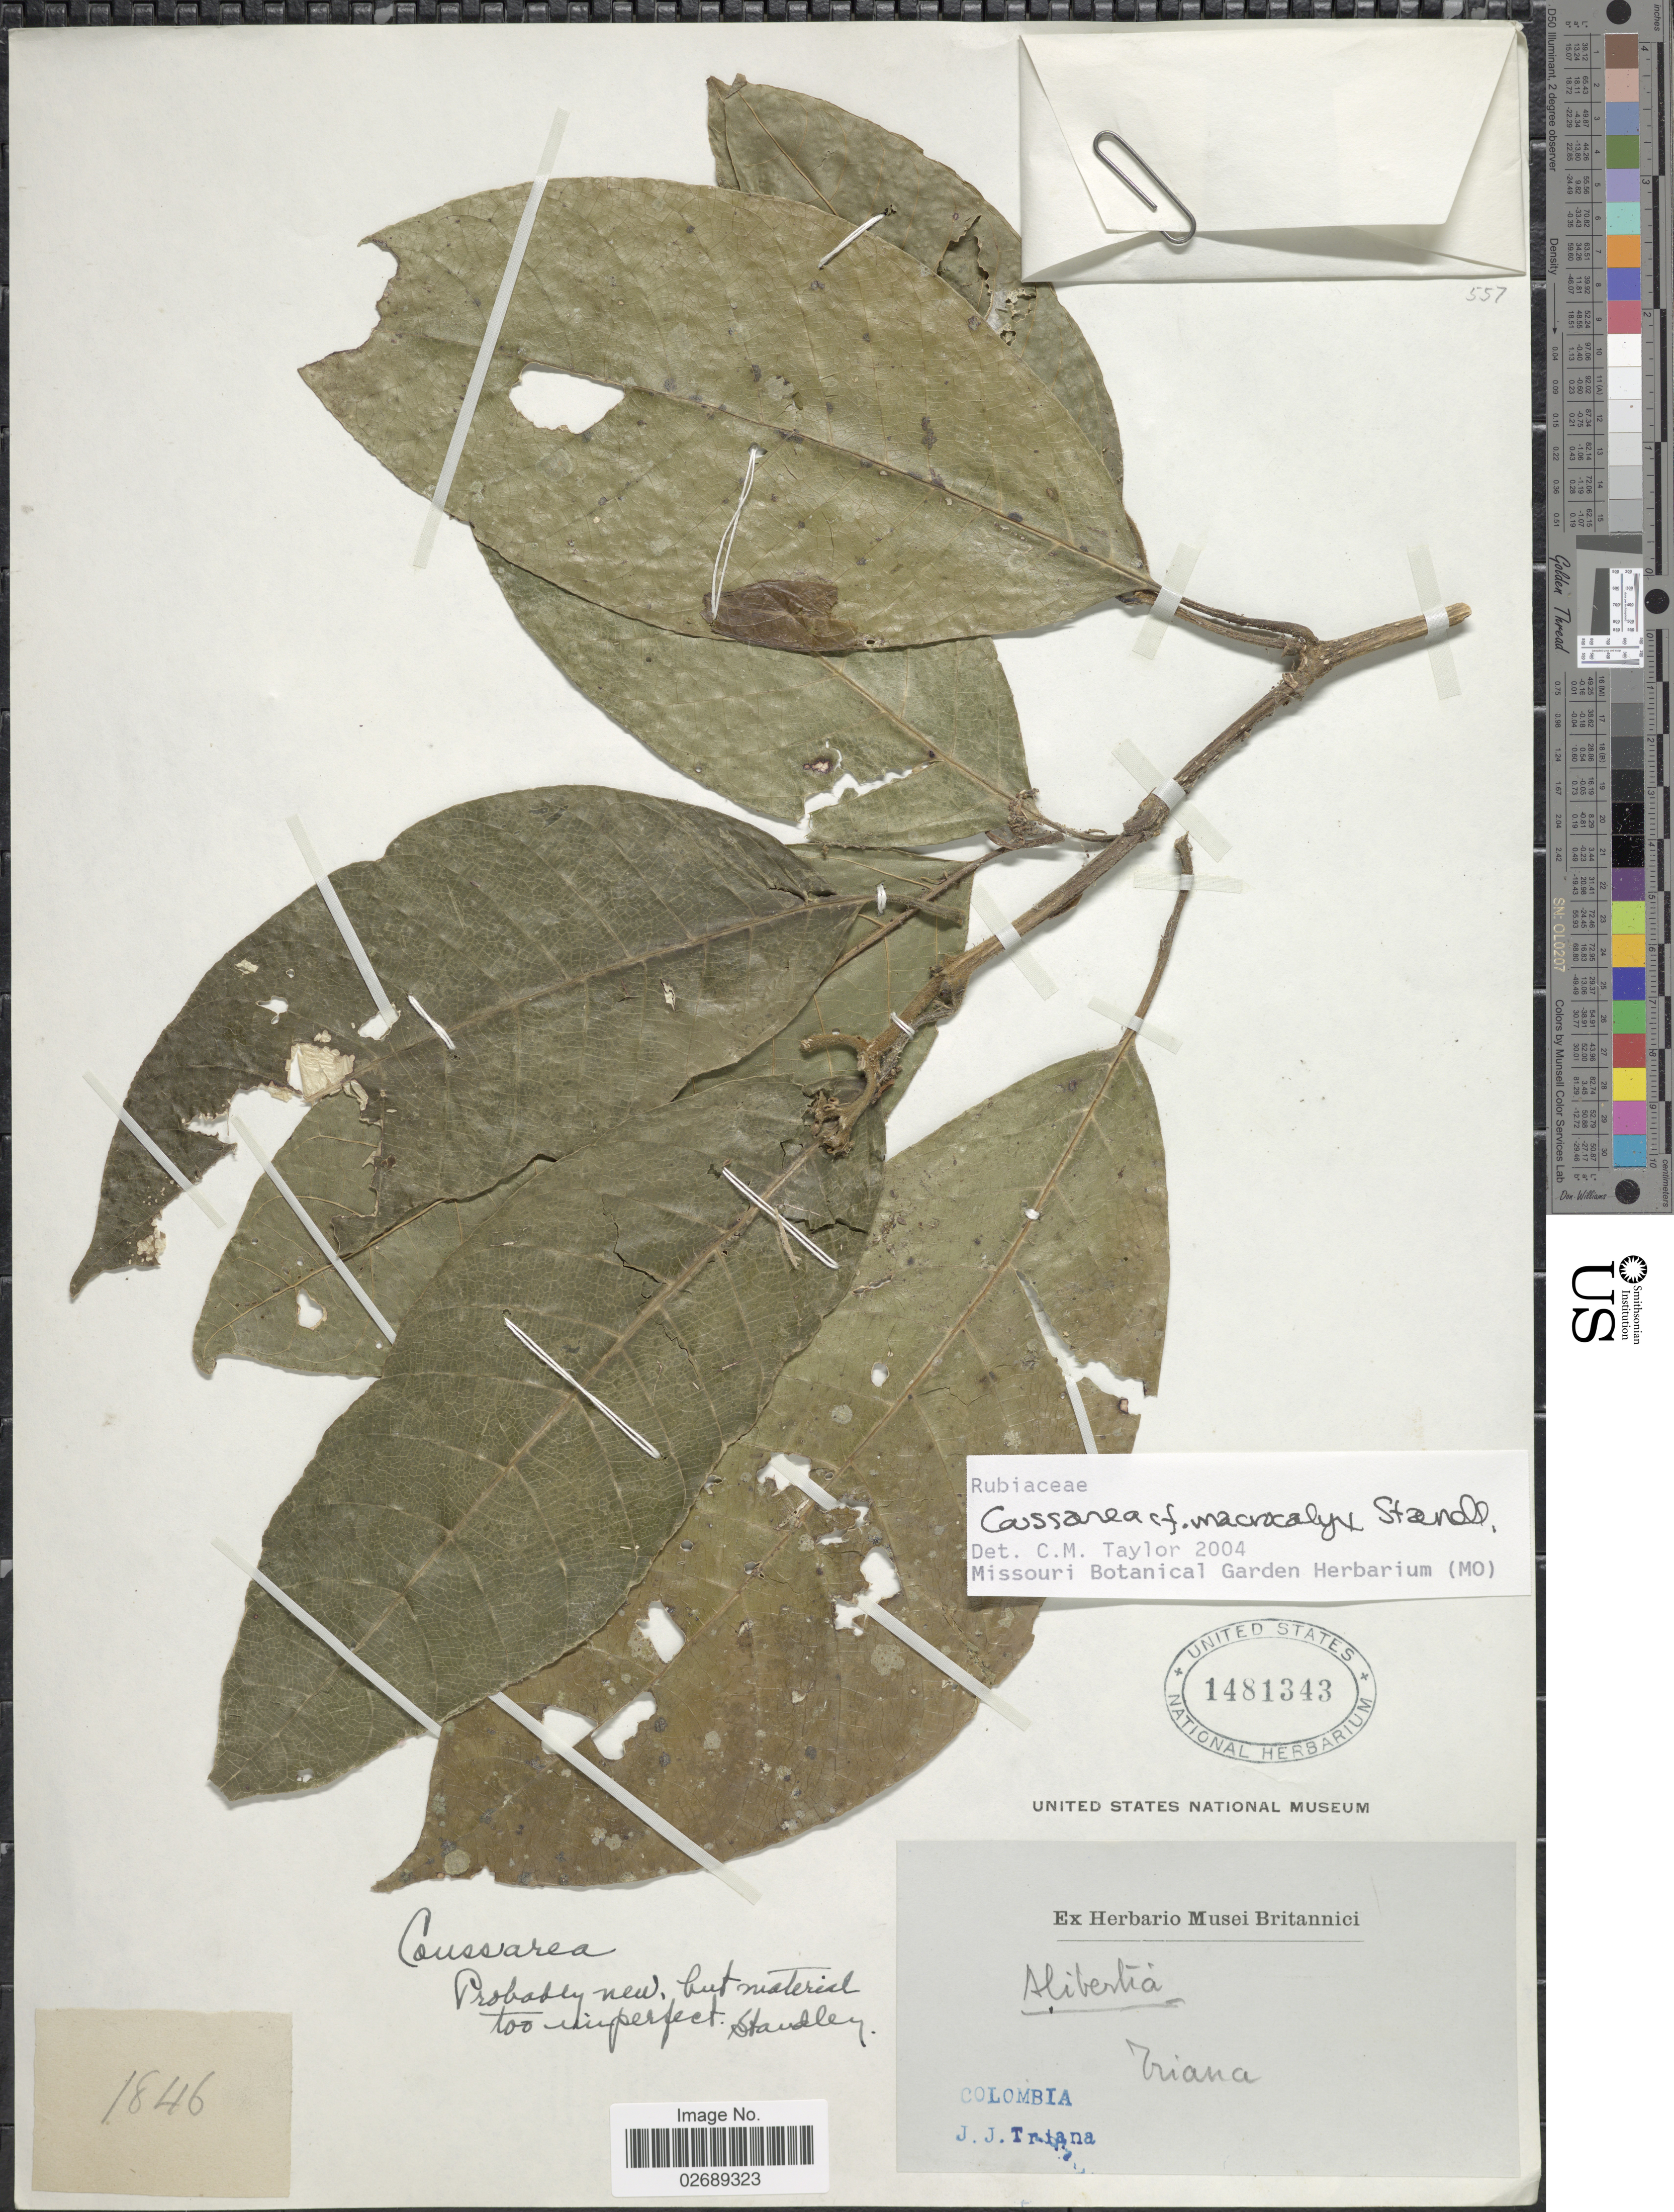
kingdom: Plantae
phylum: Tracheophyta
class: Magnoliopsida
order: Gentianales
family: Rubiaceae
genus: Coussarea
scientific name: Coussarea macrocalyx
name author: Standl.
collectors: J. J. Triana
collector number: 1846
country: Colombia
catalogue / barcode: US 1481343